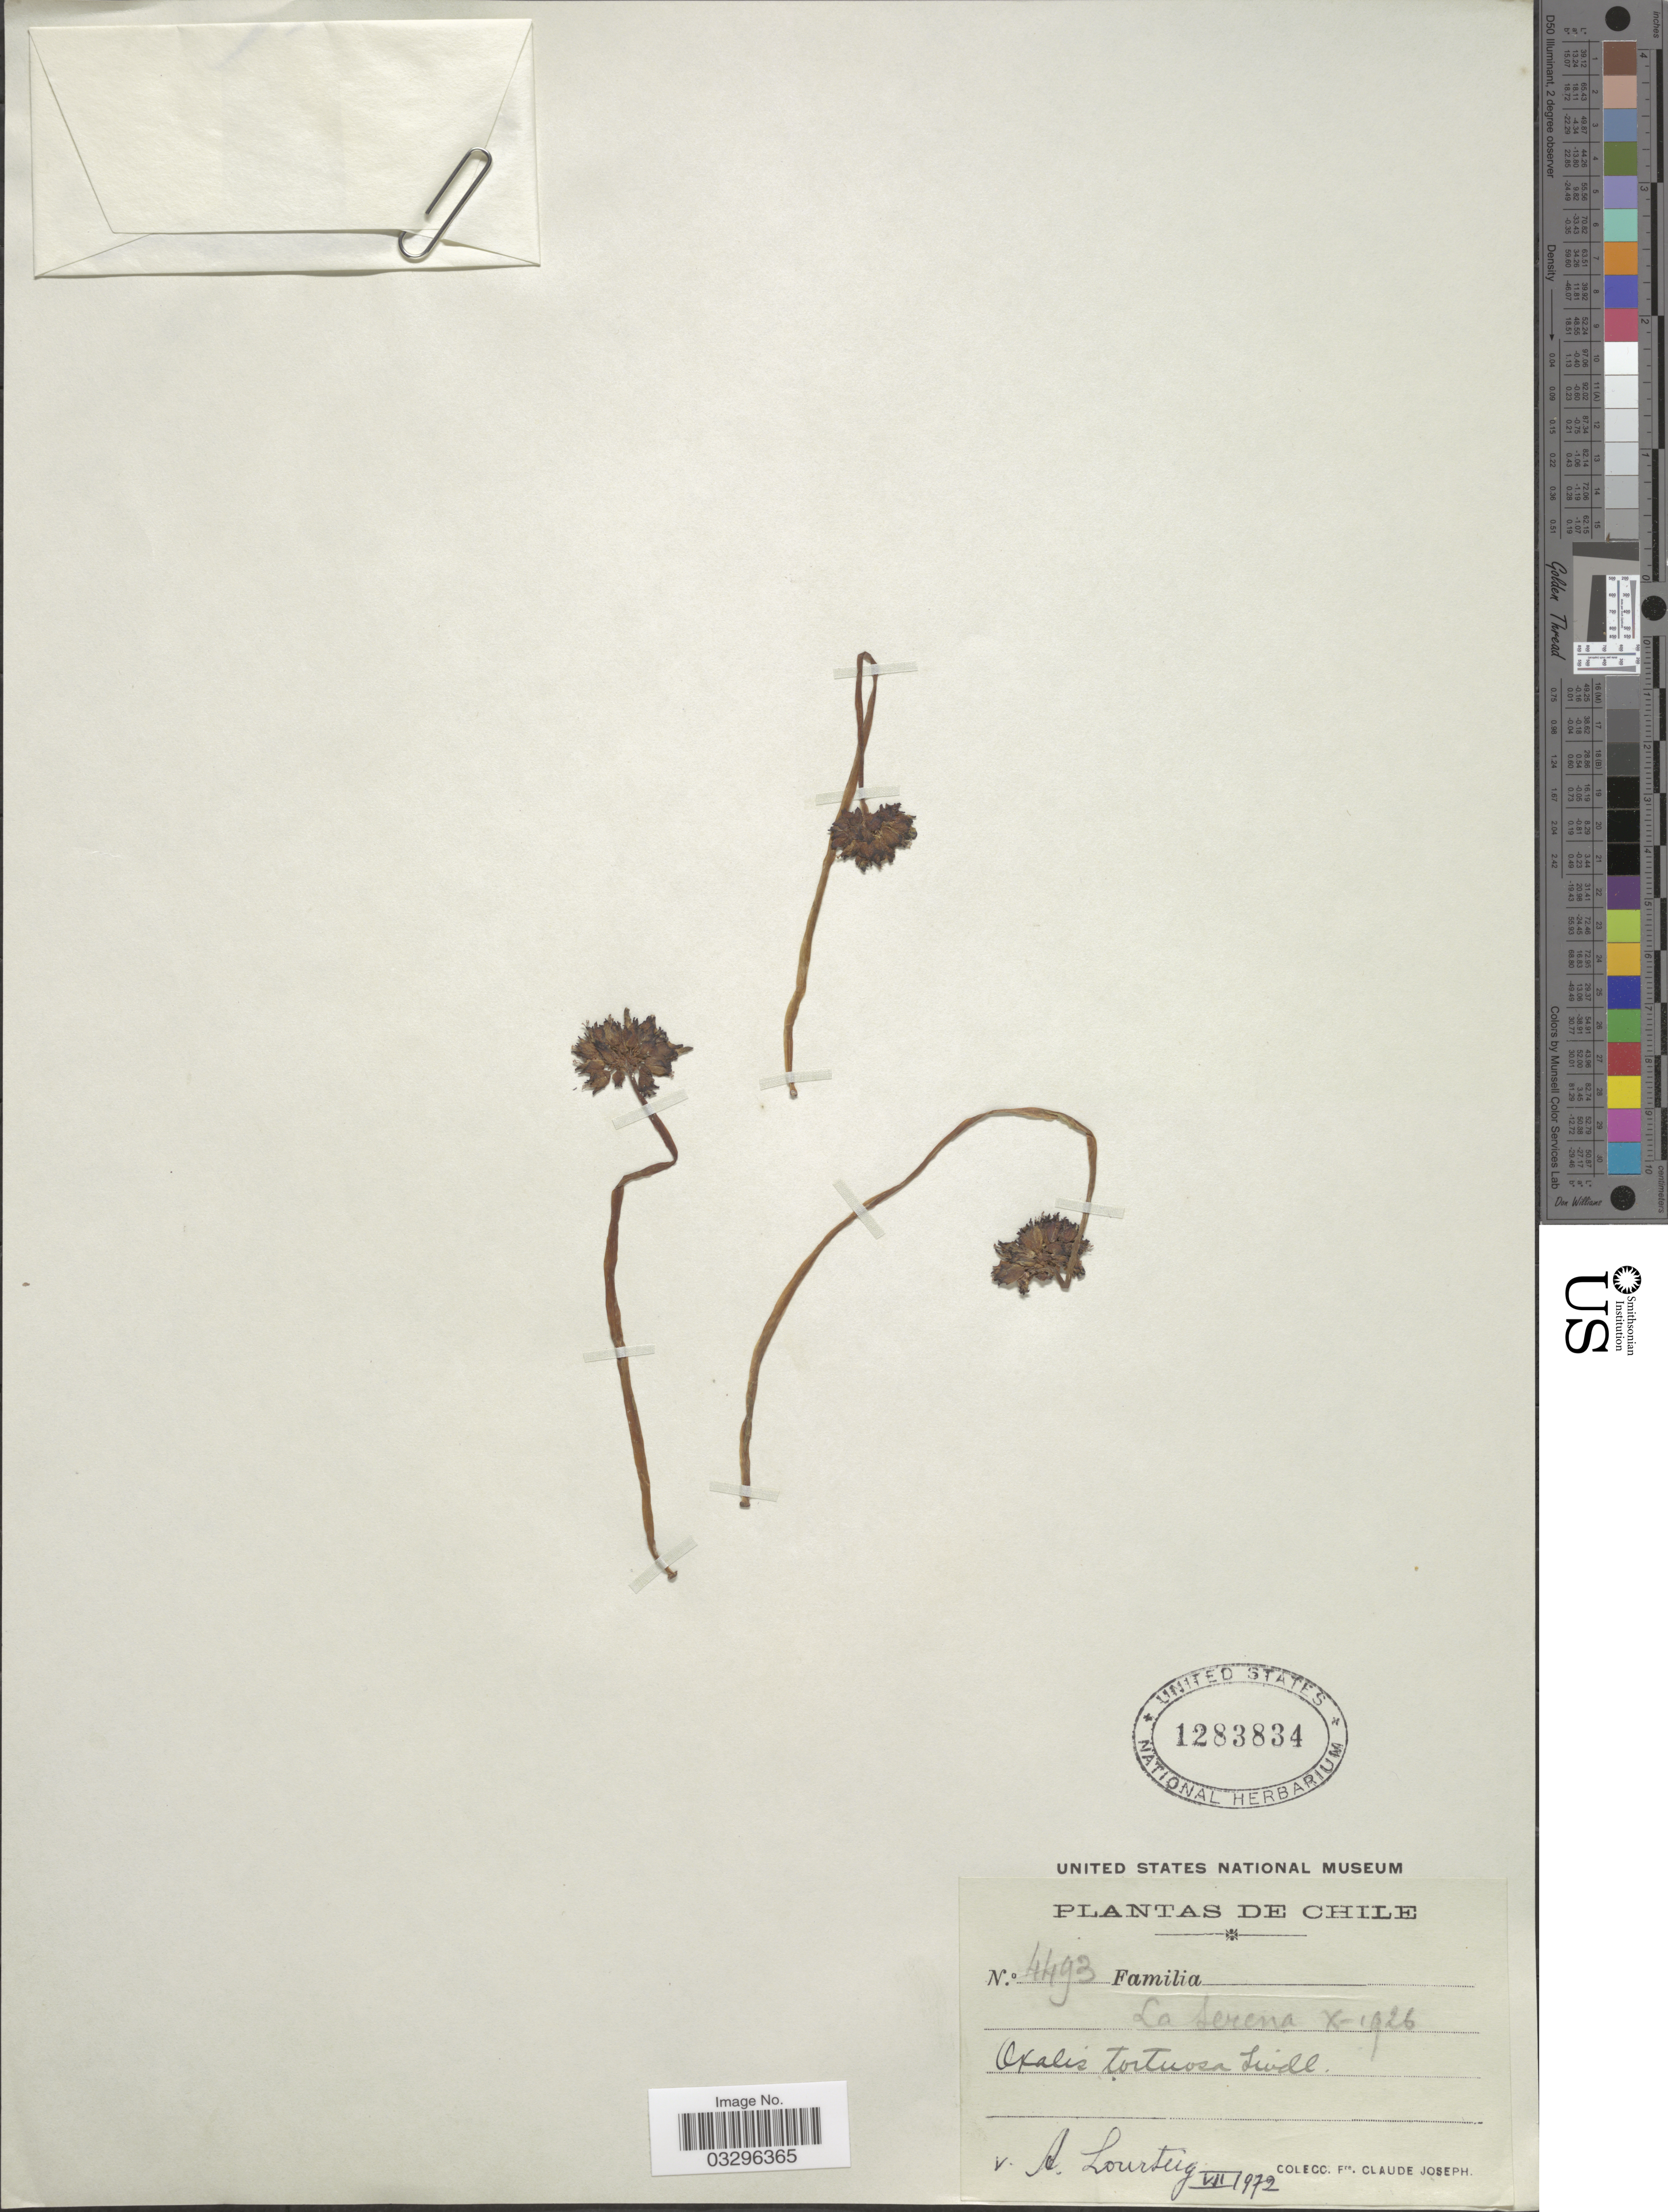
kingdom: Plantae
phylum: Tracheophyta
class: Magnoliopsida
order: Oxalidales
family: Oxalidaceae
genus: Oxalis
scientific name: Oxalis tortuosa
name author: Lindl.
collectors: Bro. Claude-Joseph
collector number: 4493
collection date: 1926-10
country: Chile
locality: La Serena.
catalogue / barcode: US 1283834